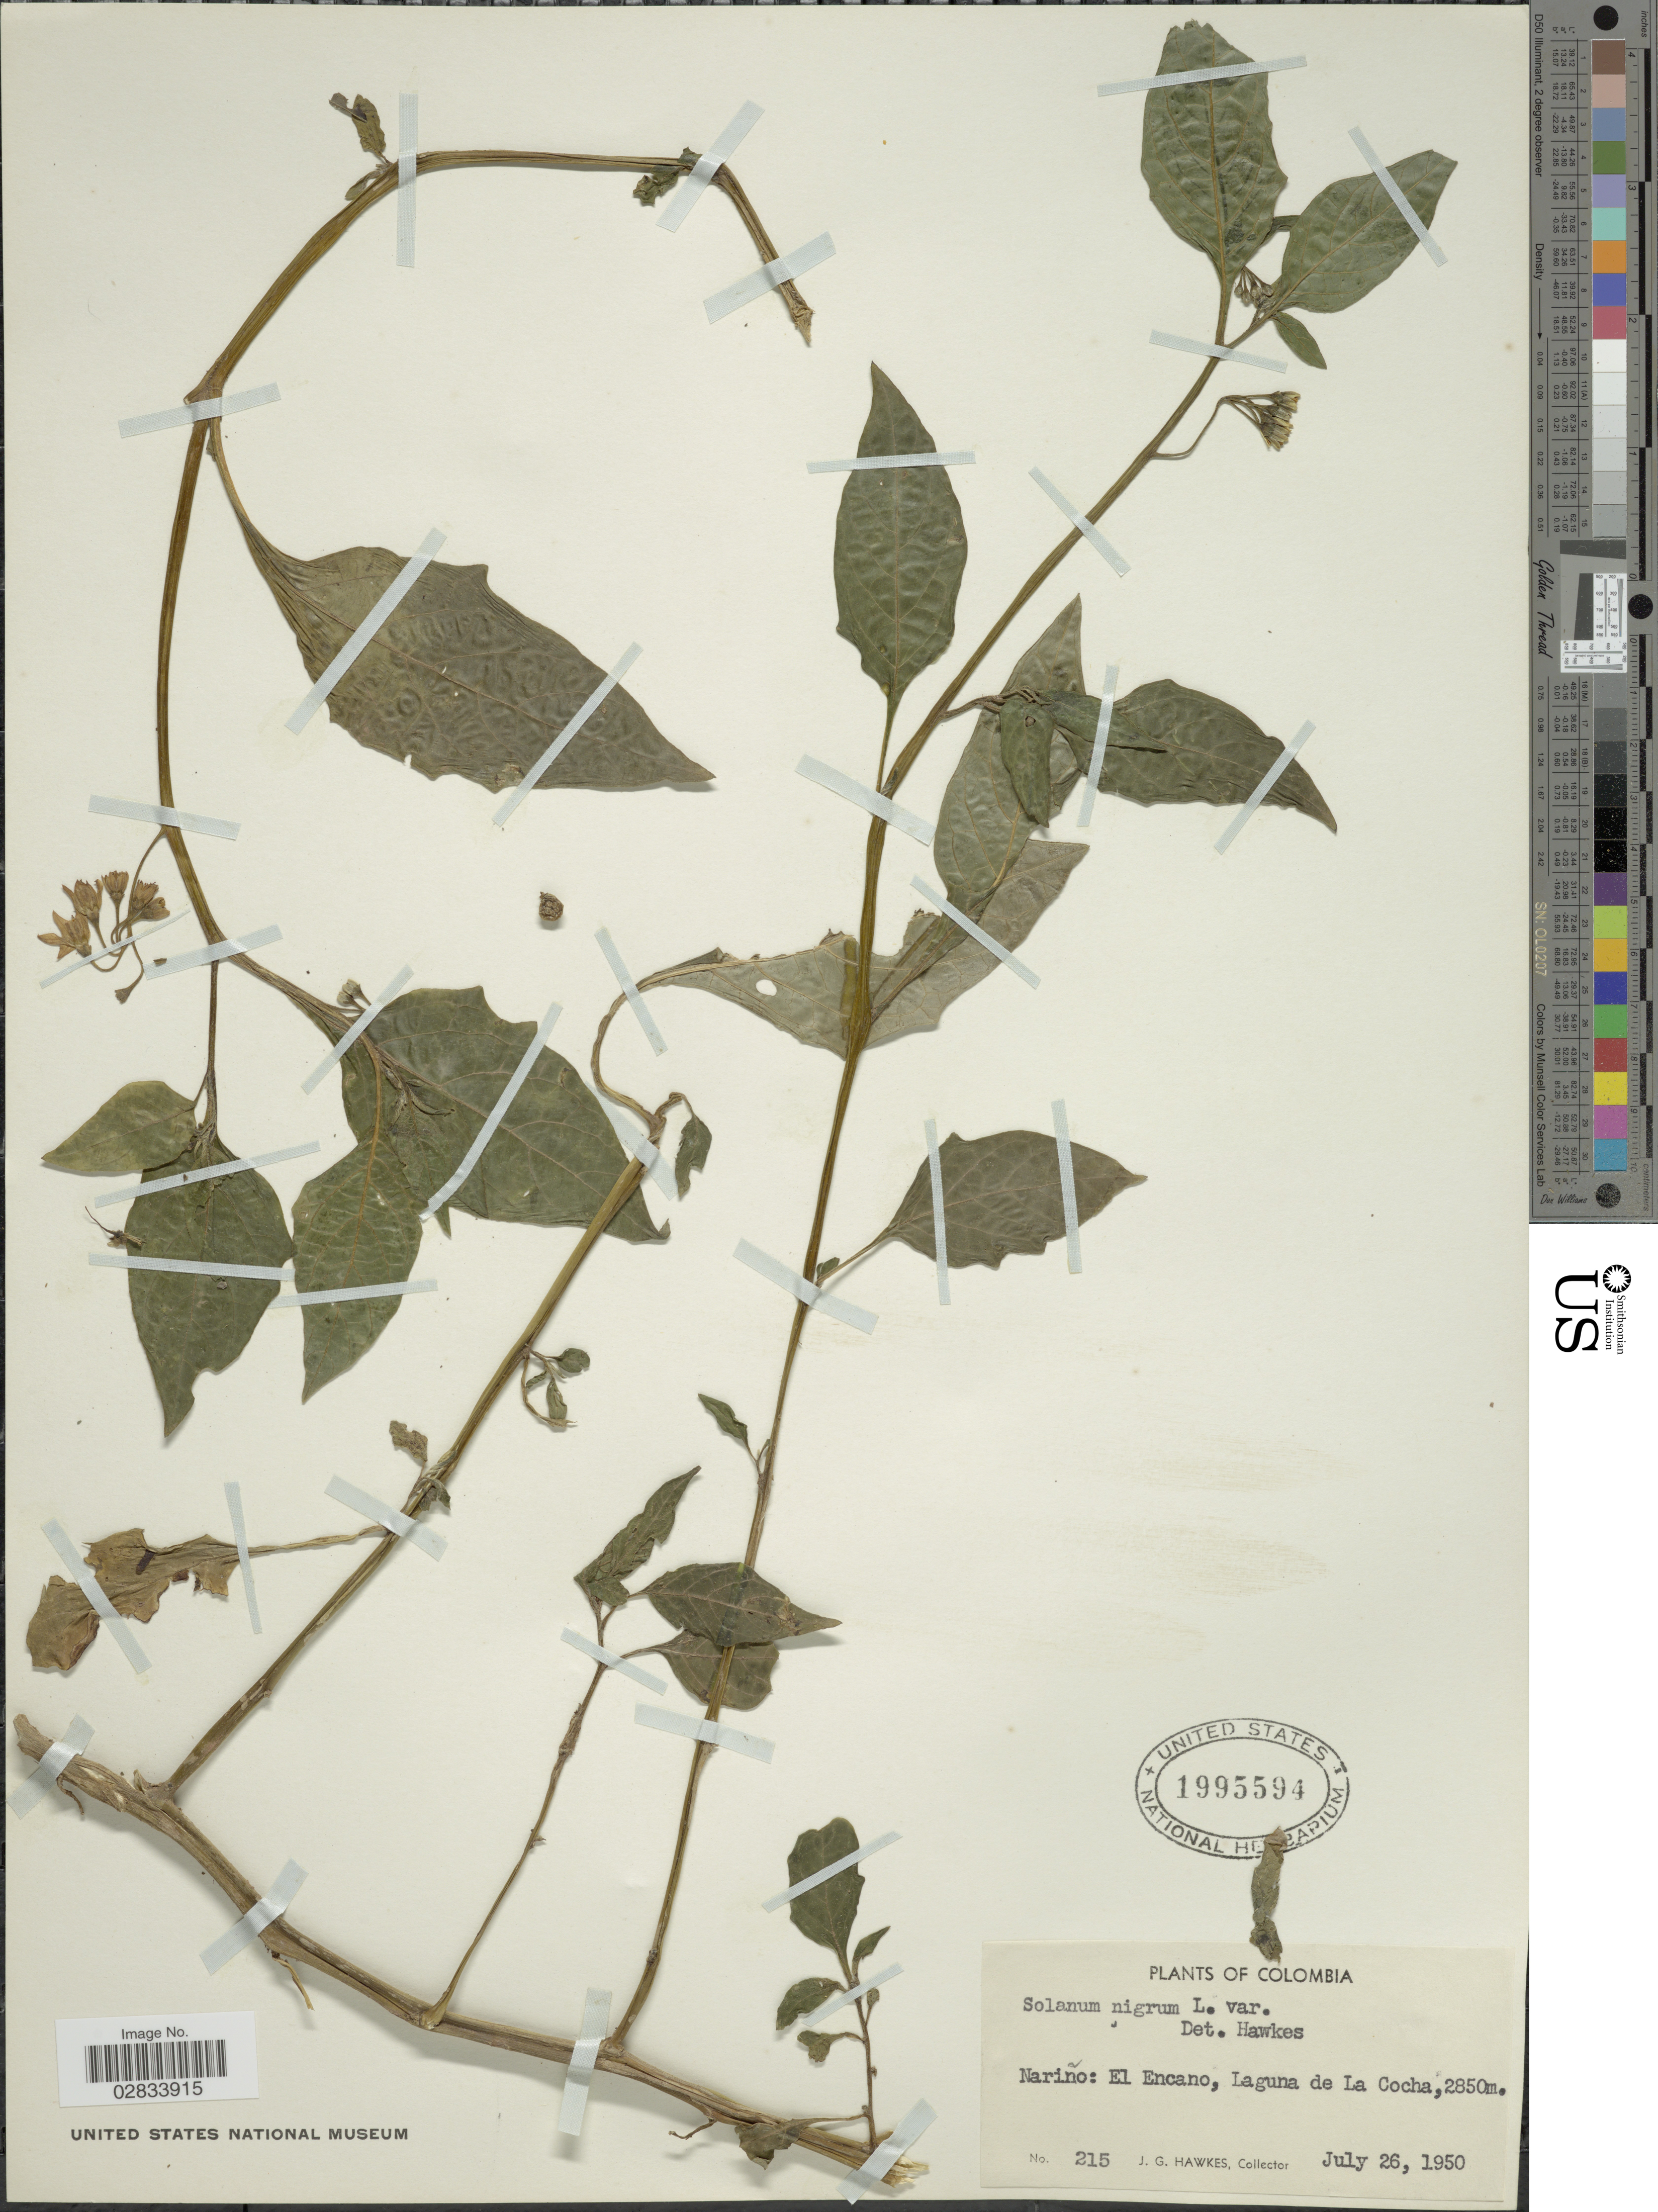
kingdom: Plantae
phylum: Tracheophyta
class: Magnoliopsida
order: Solanales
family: Solanaceae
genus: Solanum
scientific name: Solanum nigrum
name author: L.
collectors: J. Hawkes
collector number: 215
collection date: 1950-07-26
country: Colombia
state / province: Nariño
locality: Nariño: El Encano, Laguna de La Cocha.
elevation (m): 2850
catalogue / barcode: US 1995594